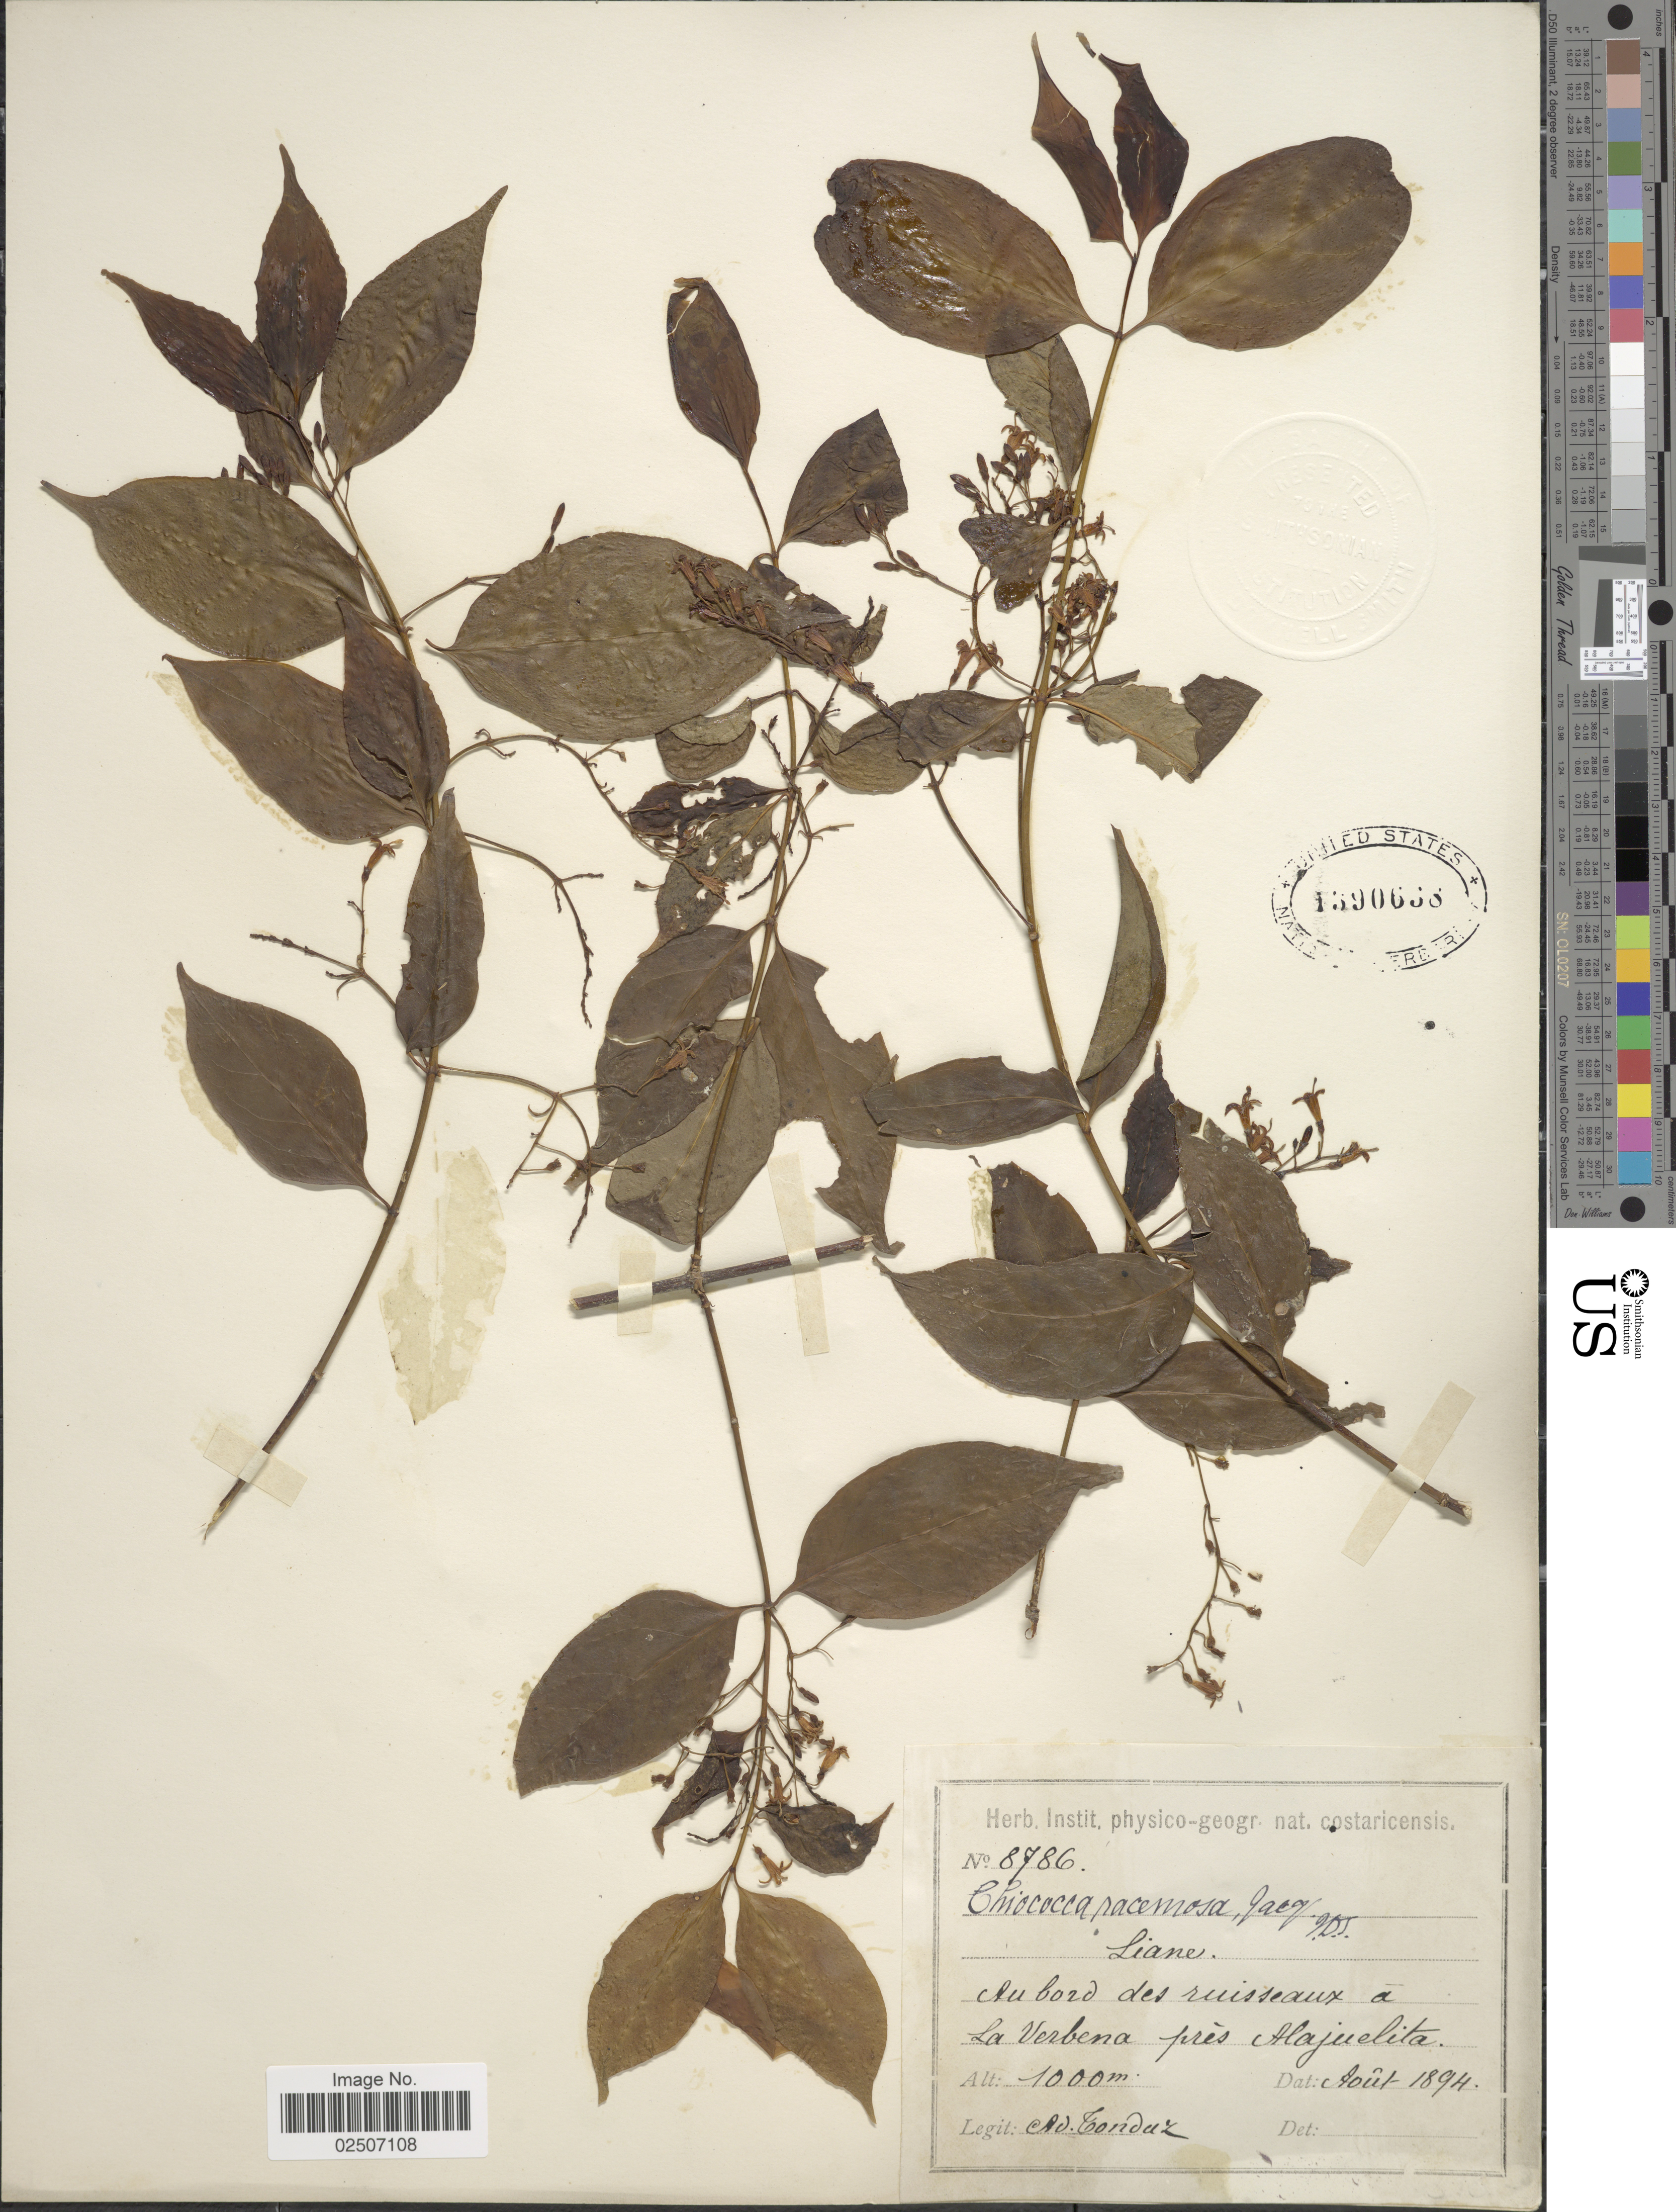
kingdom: Plantae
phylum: Tracheophyta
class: Magnoliopsida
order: Gentianales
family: Rubiaceae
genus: Chiococca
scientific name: Chiococca alba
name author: (L.) Hitchc.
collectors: A. Tonduz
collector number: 8786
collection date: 1894-08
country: Costa Rica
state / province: Alajuela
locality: Au bord des ruisseaux a La Verbena pres Alajuelita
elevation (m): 1000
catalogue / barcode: US 1930638